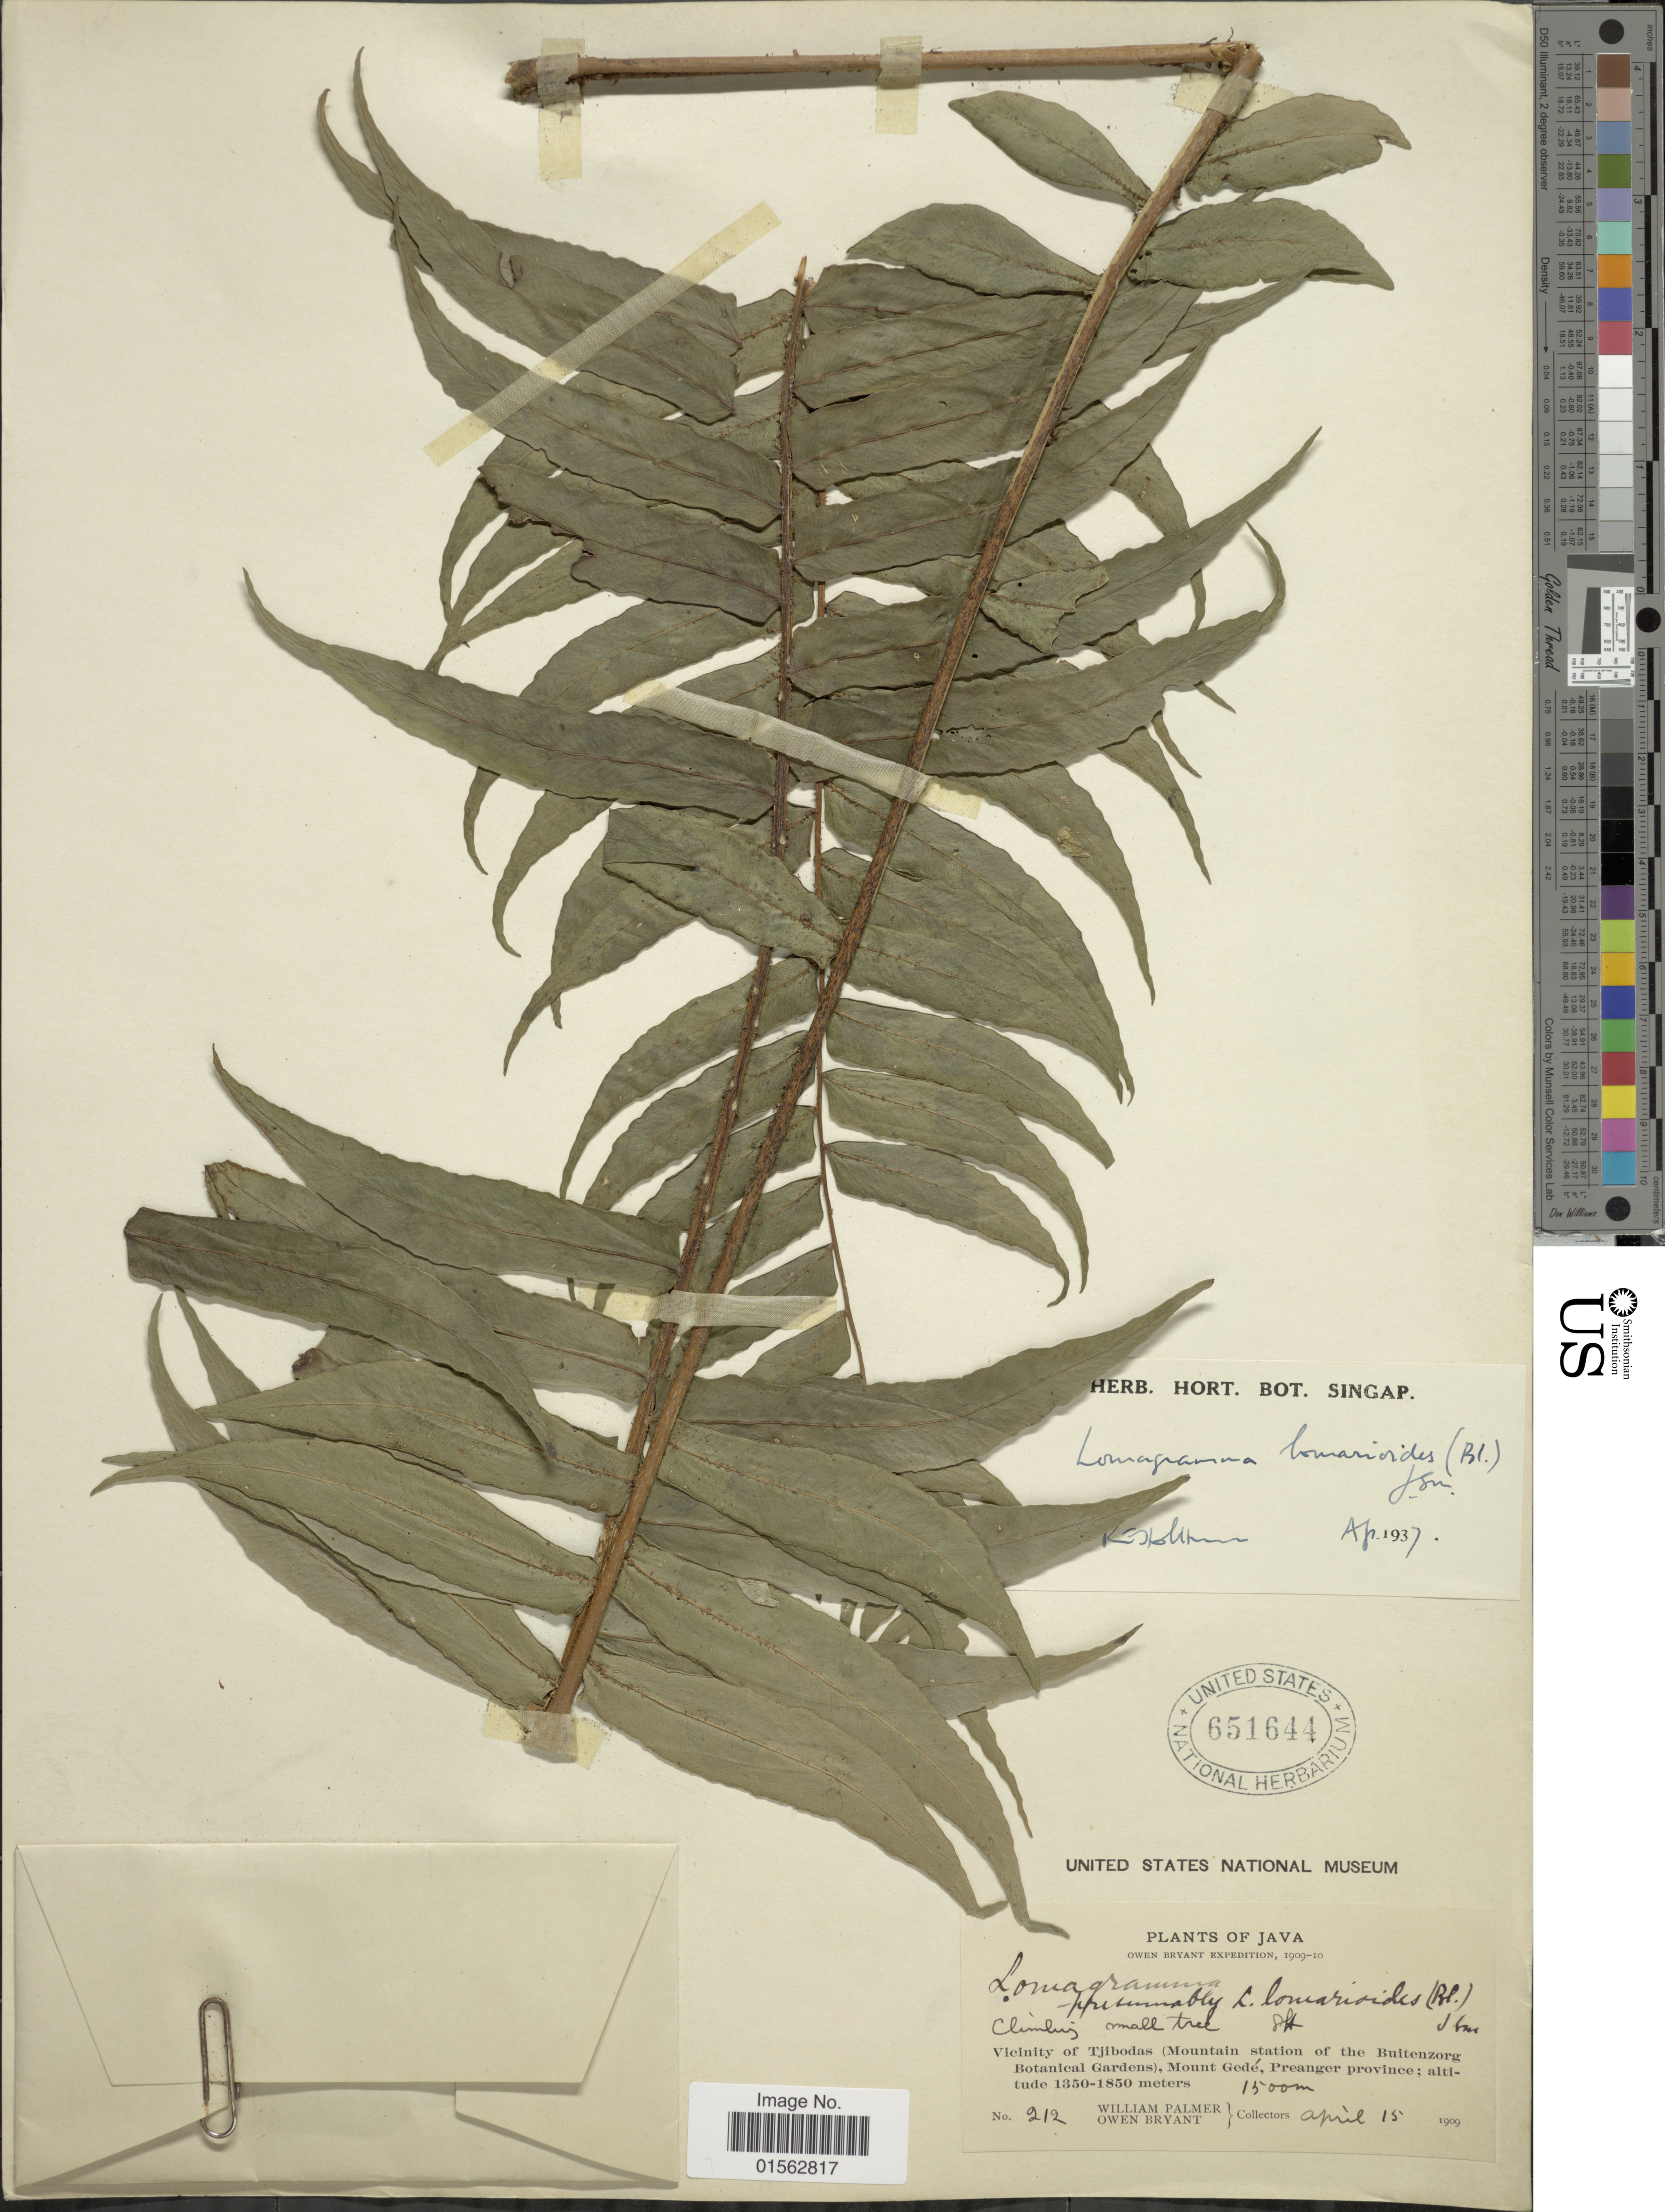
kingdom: Plantae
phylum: Tracheophyta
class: Polypodiopsida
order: Polypodiales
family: Dryopteridaceae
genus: Lomagramma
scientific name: Lomagramma lomarioides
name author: (Blume) J. Sm.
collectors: W. Palmer & O. Bryant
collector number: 212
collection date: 1909-04-15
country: Indonesia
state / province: Java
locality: Vicinity of Tjibodas (Mountain station of the Buitenzorg Botanical Gardens), Mount Gedé, Preanger province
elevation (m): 1500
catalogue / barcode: US 651644